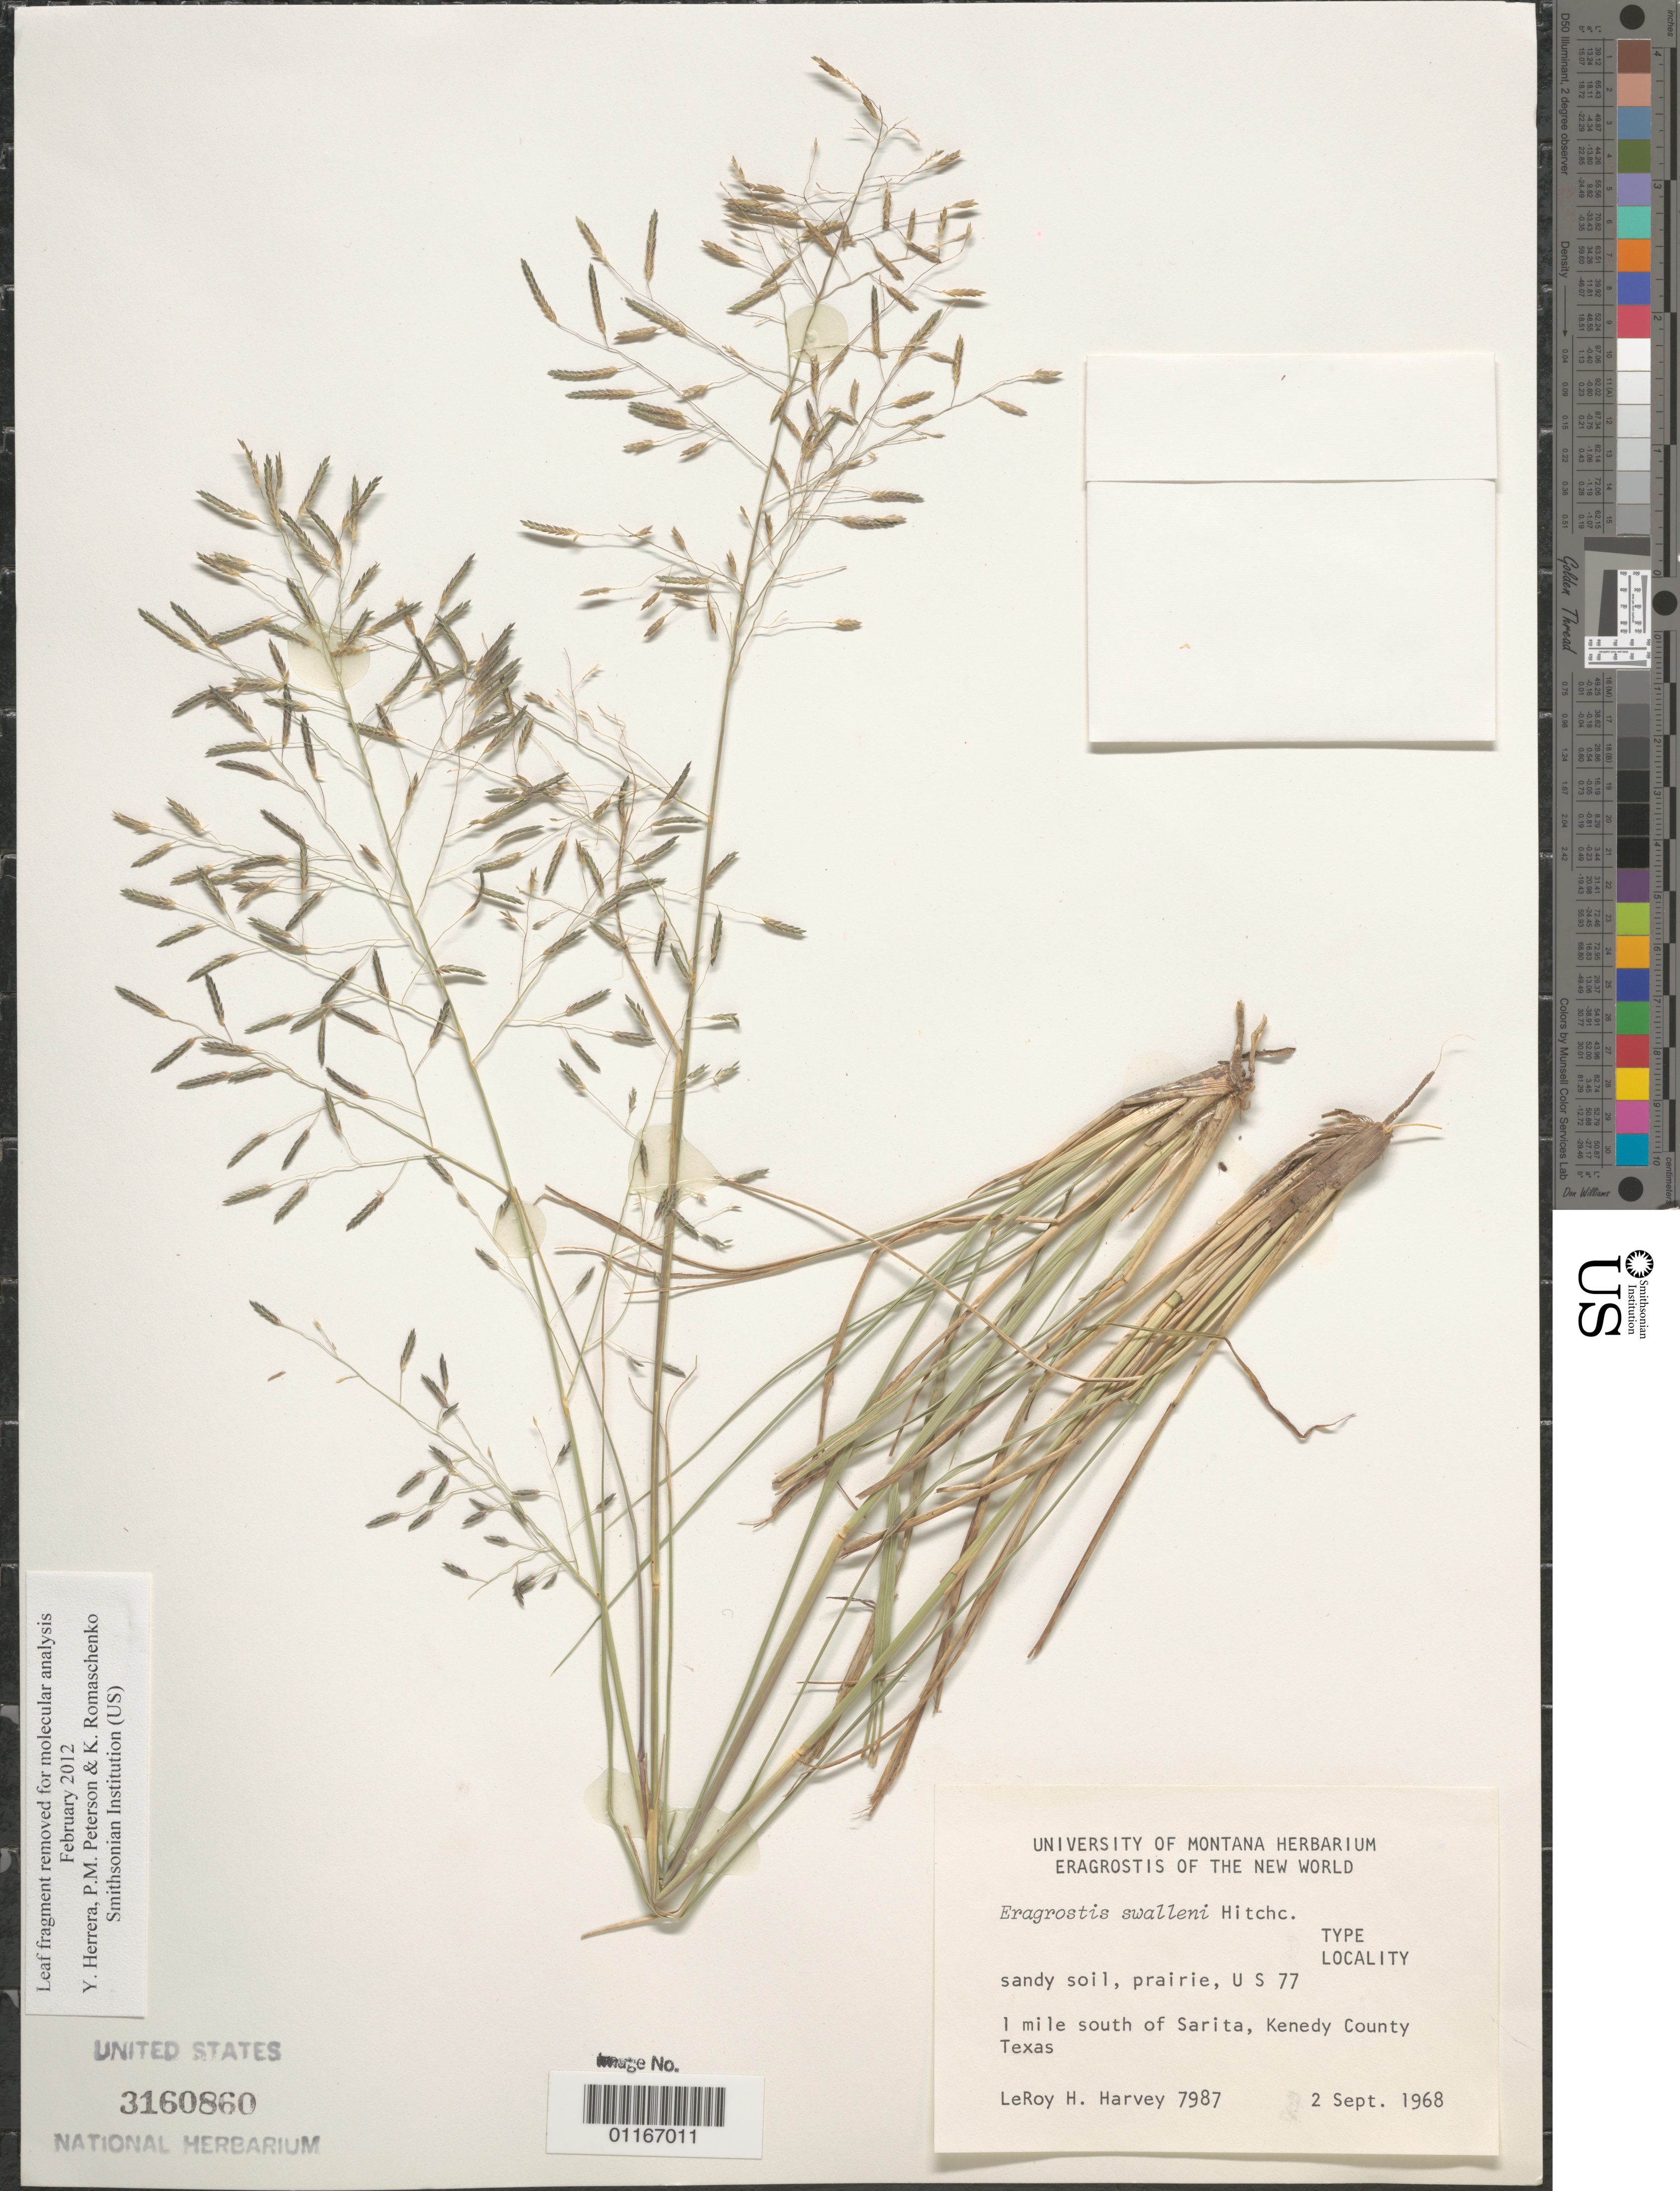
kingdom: Plantae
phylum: Tracheophyta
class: Liliopsida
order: Poales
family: Poaceae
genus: Eragrostis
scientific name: Eragrostis swallenii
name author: Hitchc.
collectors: L. H. Harvey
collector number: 7987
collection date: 1968-09-02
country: United States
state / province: Texas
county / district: Kenedy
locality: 1 mile south of Sarita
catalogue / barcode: US 3160860